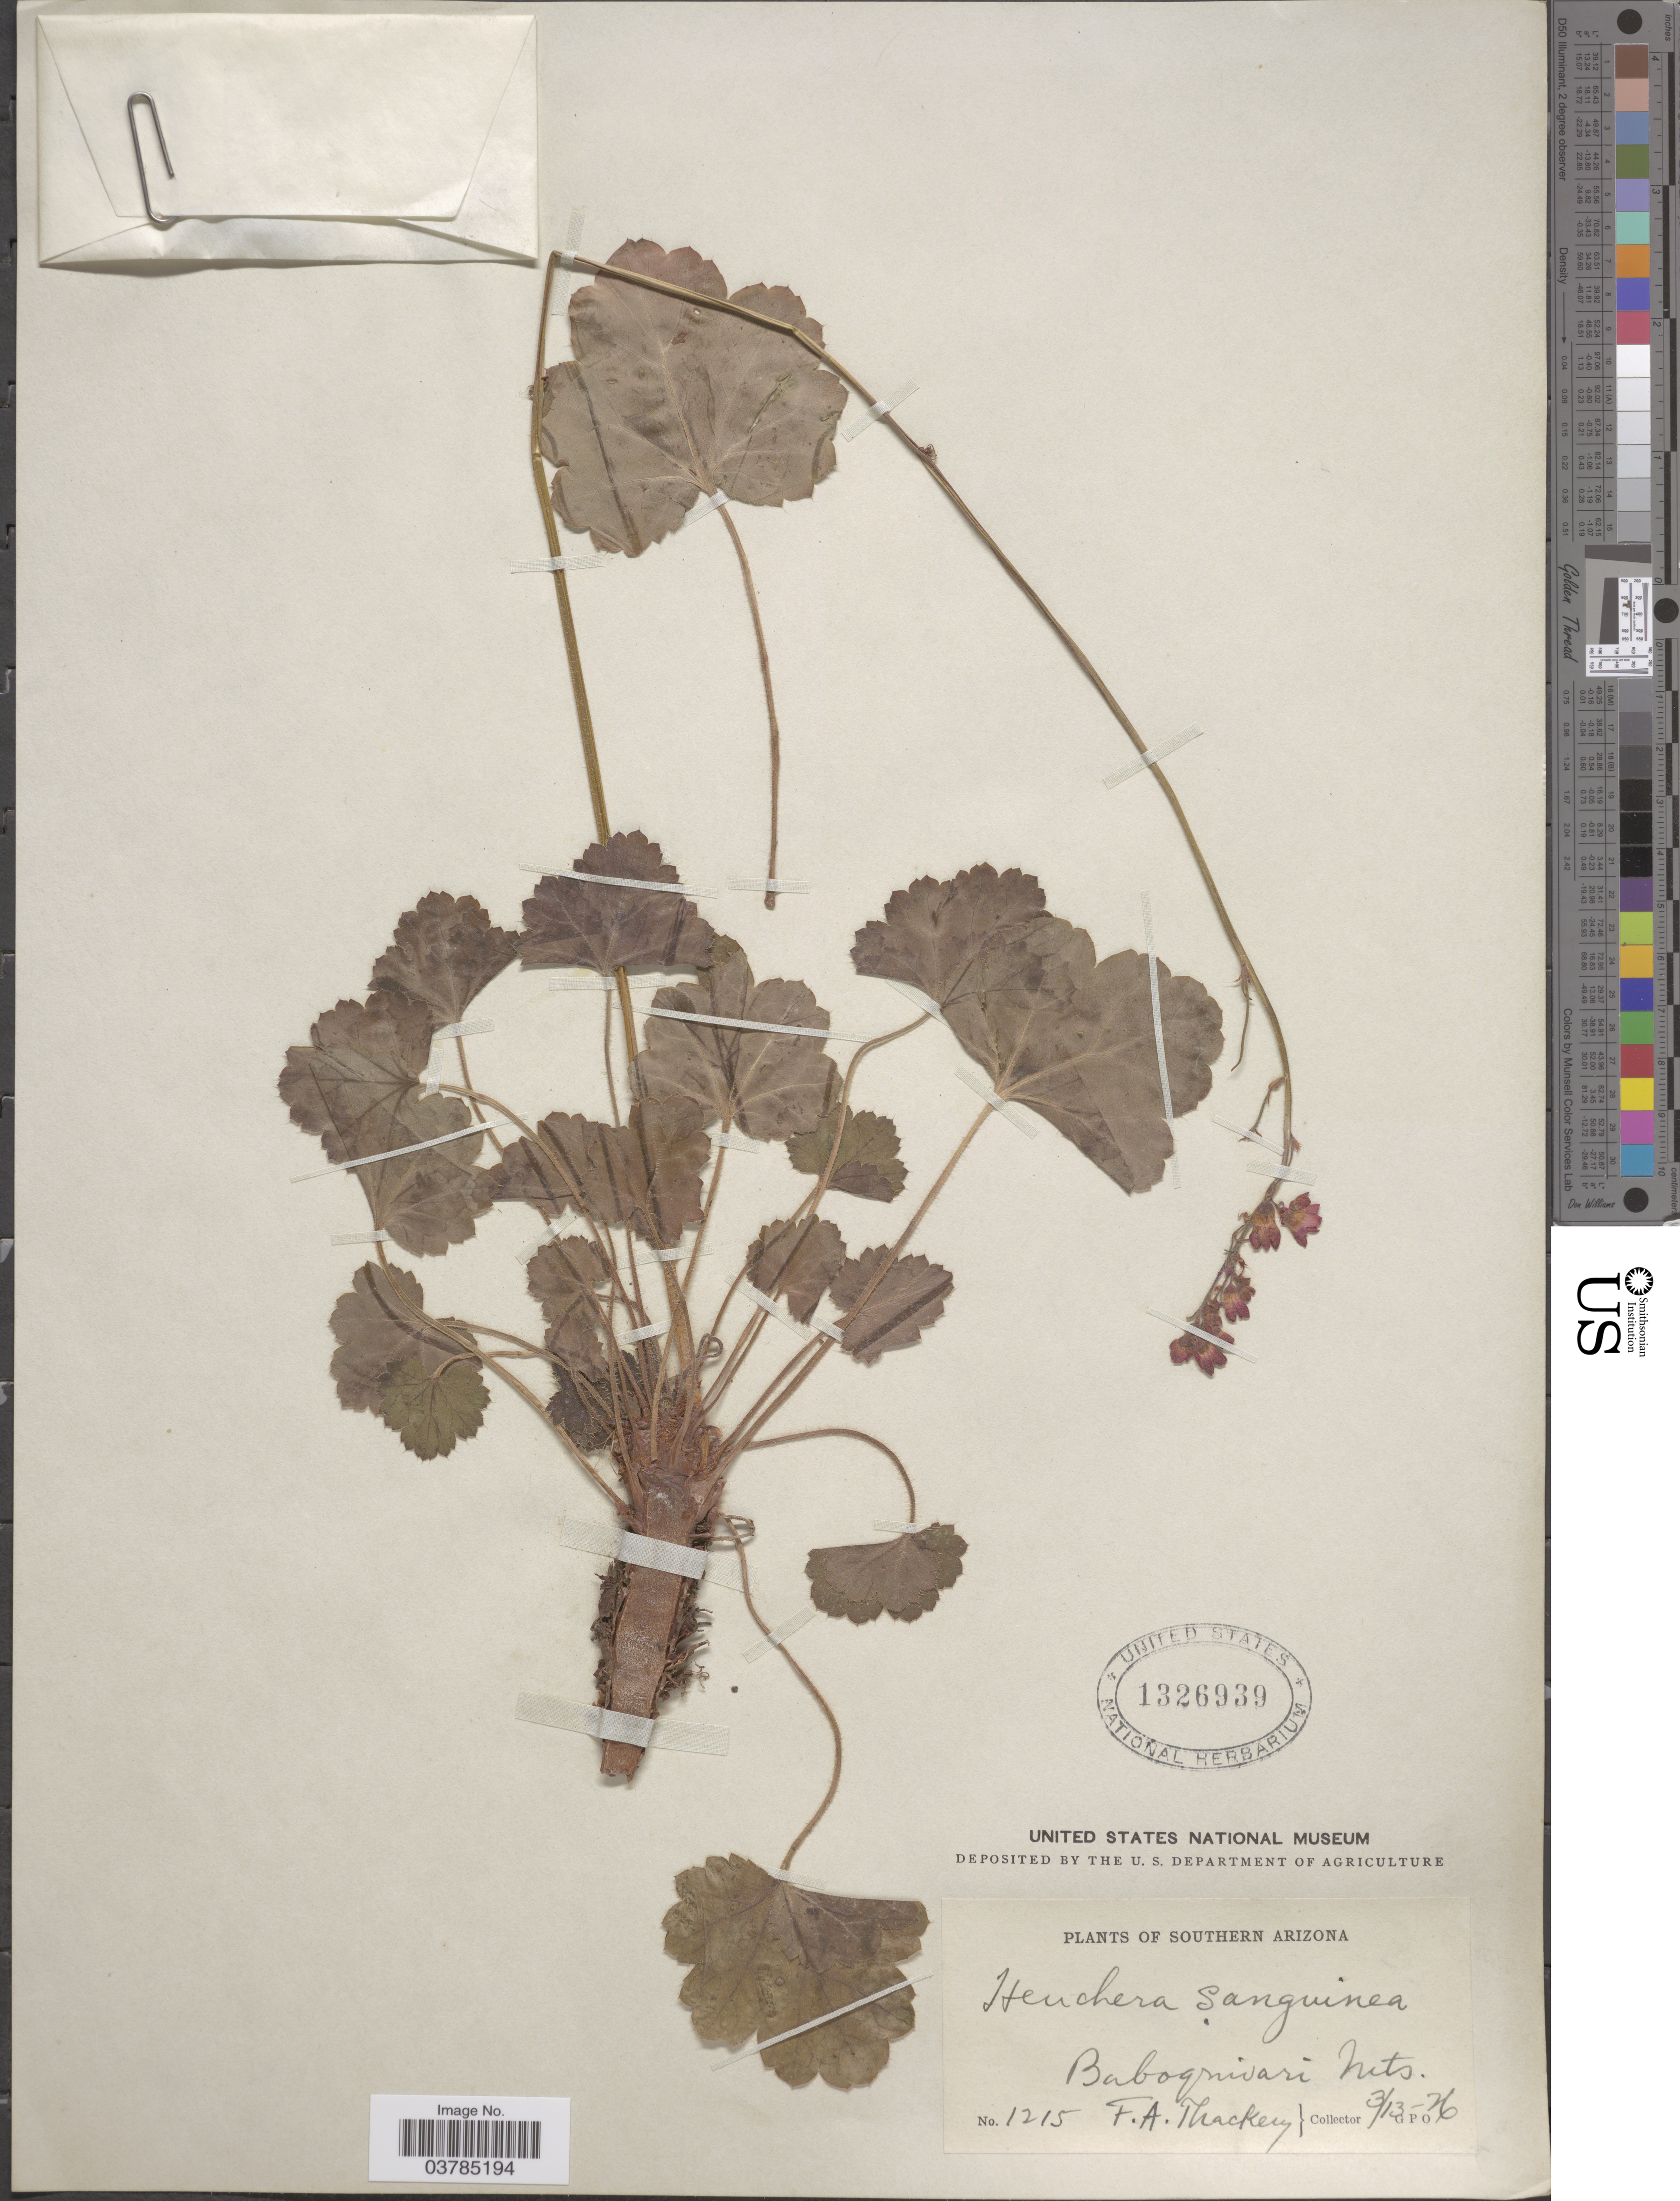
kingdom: Plantae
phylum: Tracheophyta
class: Magnoliopsida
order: Saxifragales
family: Saxifragaceae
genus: Heuchera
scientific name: Heuchera sanguinea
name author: Engelm.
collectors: F. Thackery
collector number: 1215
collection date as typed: Transcribed d/m/y: 13/3/26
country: United States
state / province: Arizona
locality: Southern Arizona. Baboquivari Mts.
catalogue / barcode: US 1326939